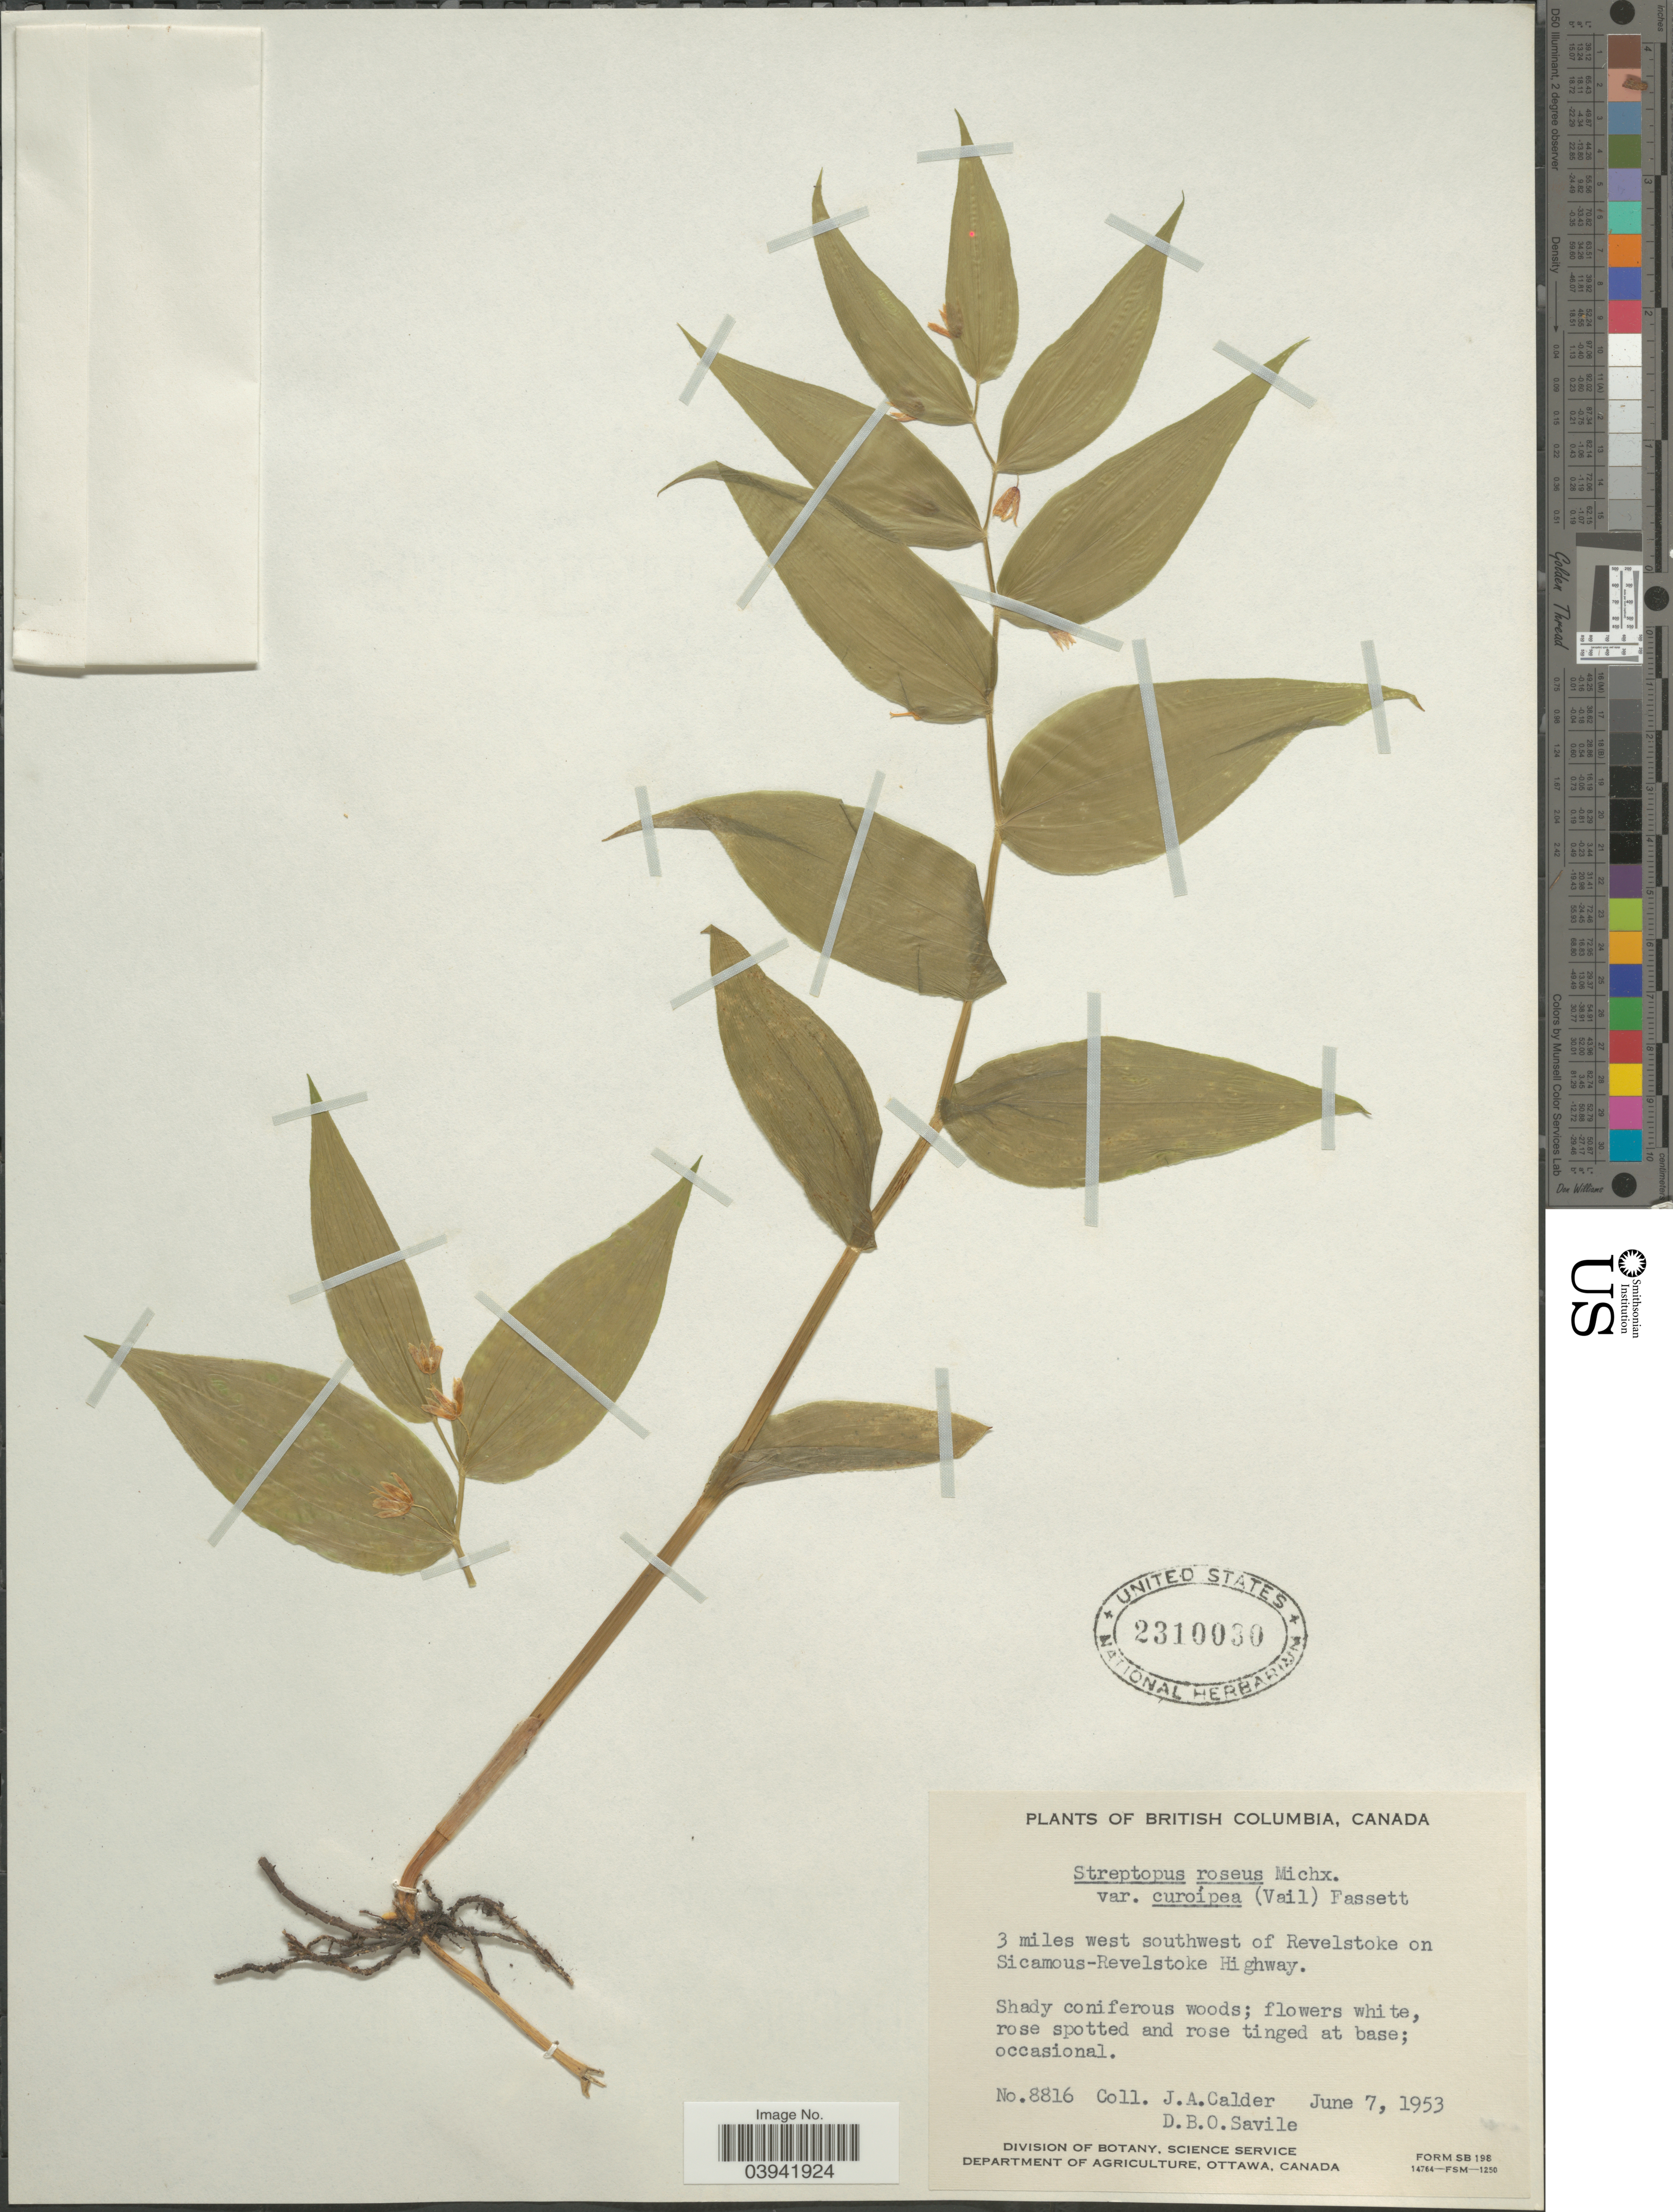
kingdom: Plantae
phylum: Tracheophyta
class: Liliopsida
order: Liliales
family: Liliaceae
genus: Streptopus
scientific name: Streptopus roseus var. curvipes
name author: (Vail) Fassett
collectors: D. Savile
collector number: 8816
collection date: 1953-06-07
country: Canada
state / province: British Columbia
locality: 3 miles west southwest of Revelstoke on Sicamous- Revelstoke Highway.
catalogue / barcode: US 2310030